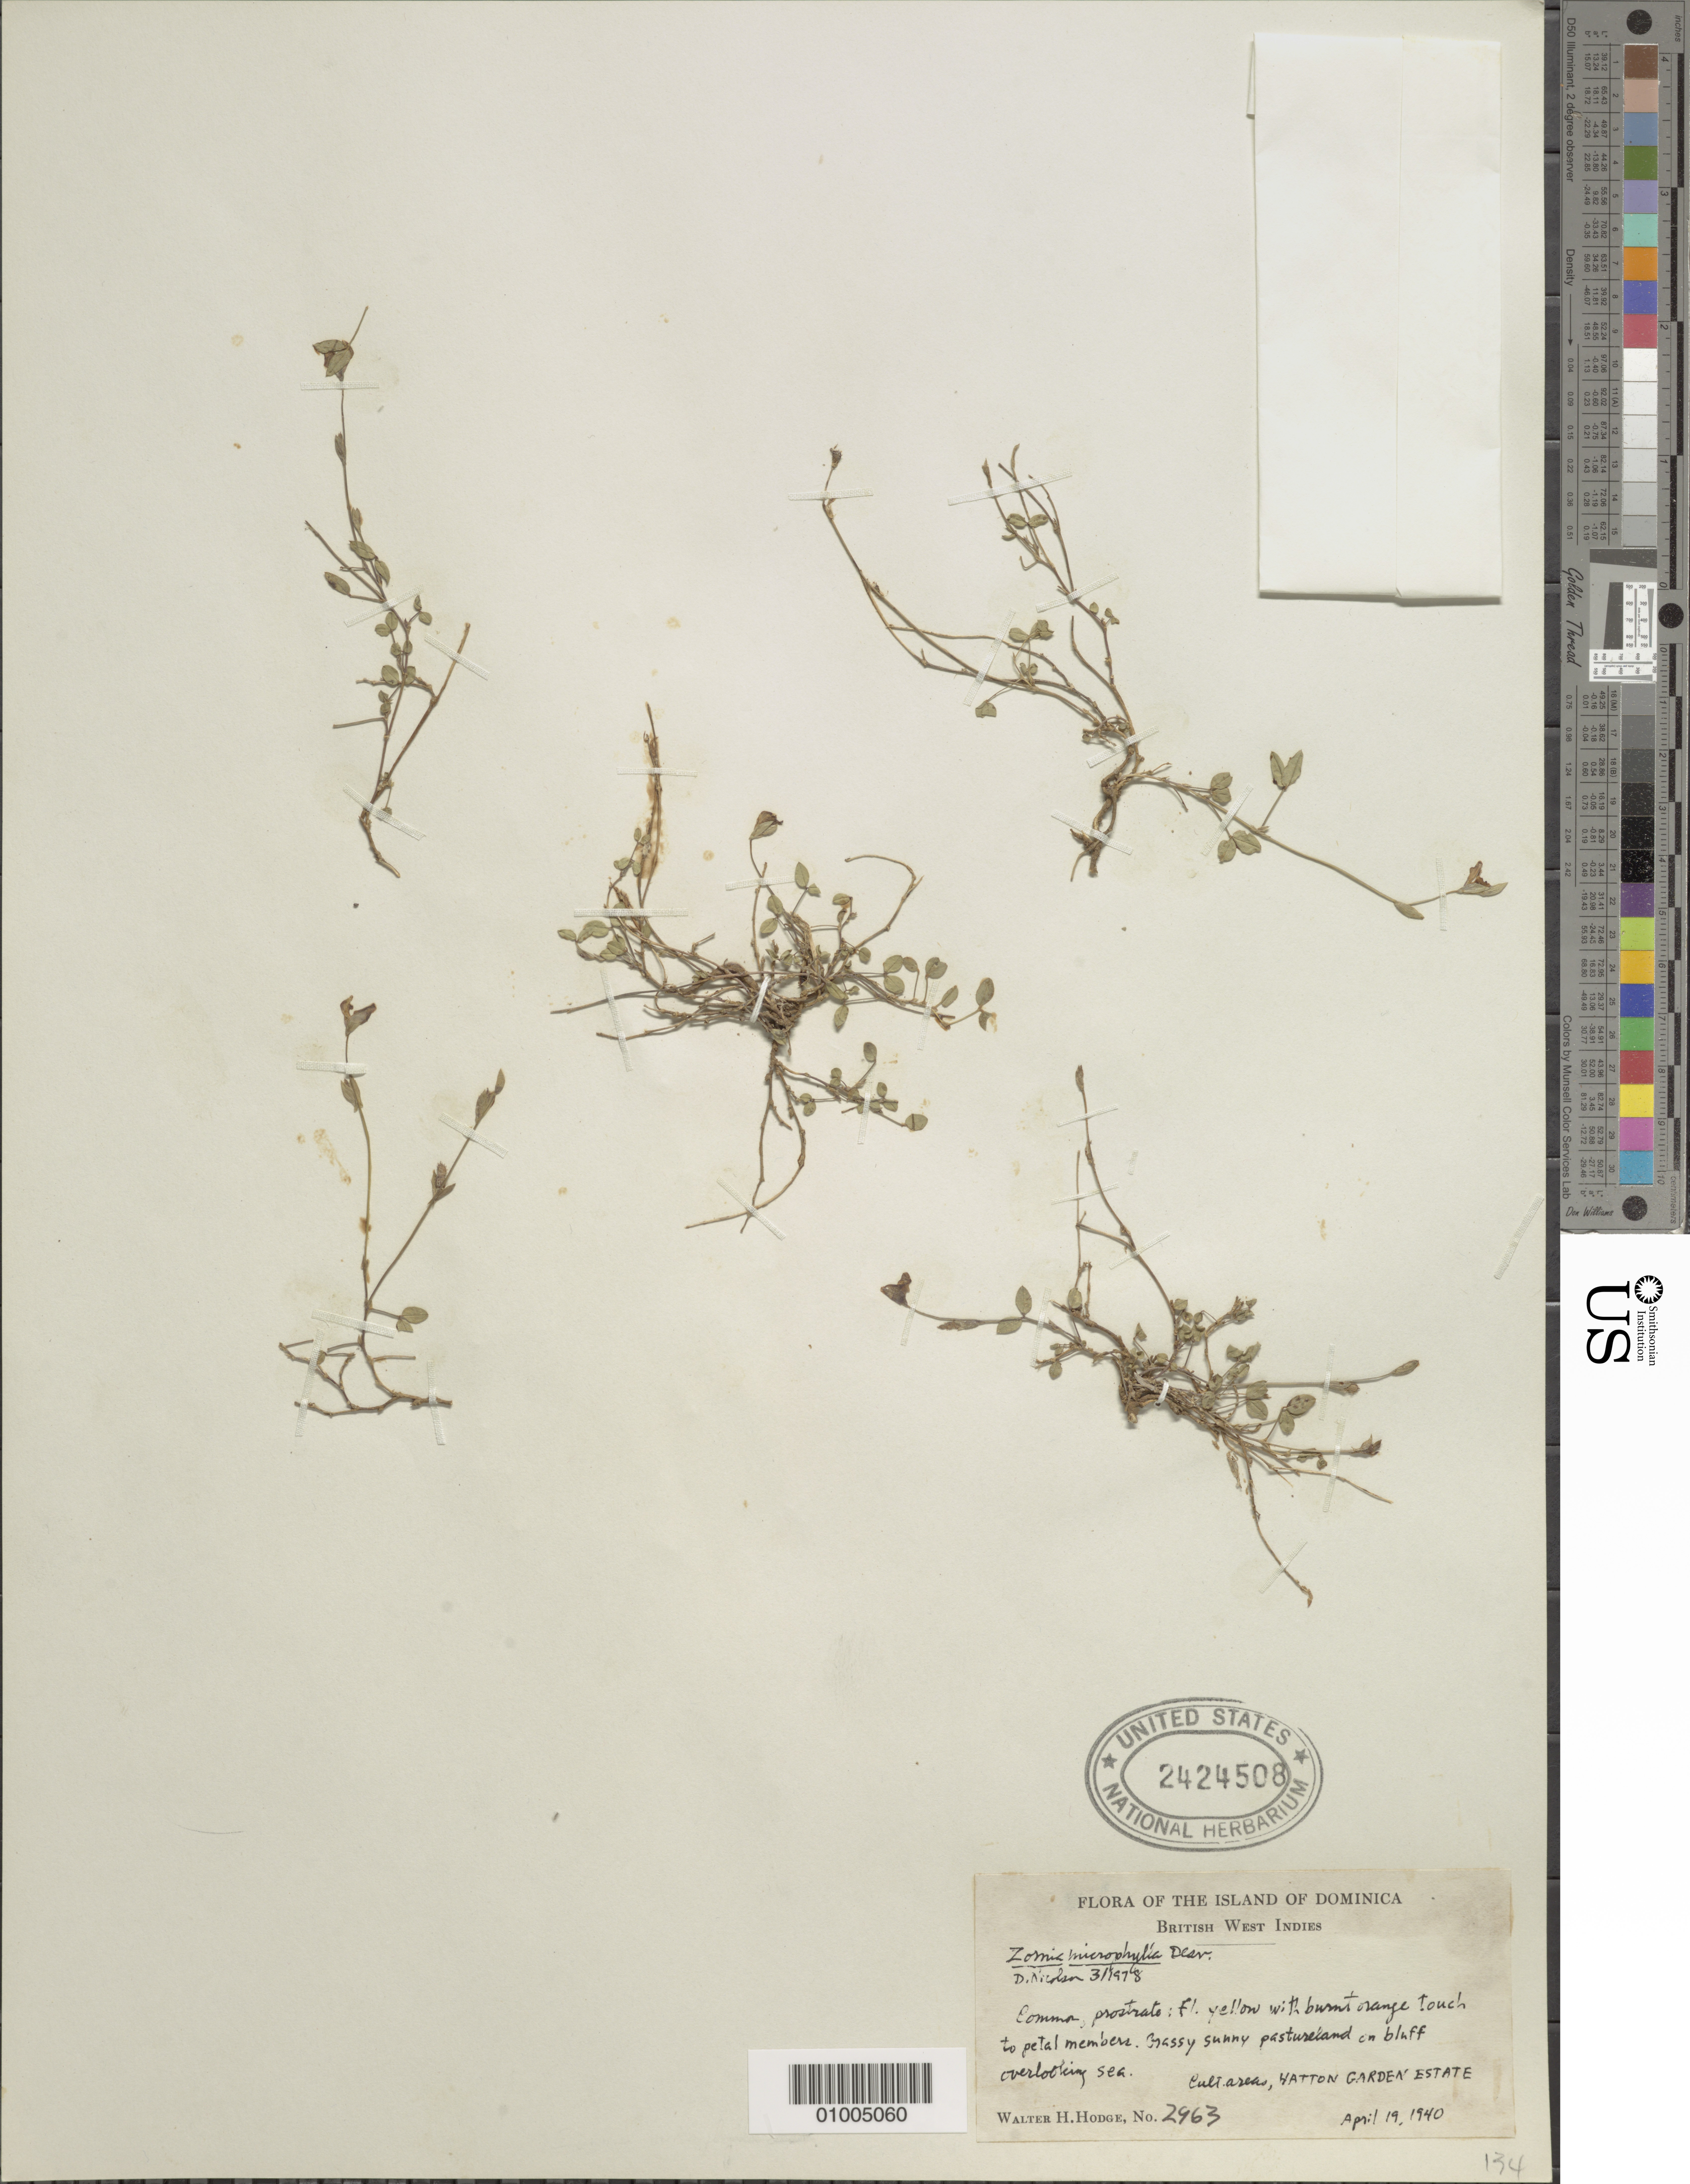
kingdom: Plantae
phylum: Tracheophyta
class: Magnoliopsida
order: Fabales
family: Fabaceae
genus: Zornia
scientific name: Zornia microphylla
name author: Desv.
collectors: W. Hodge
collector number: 2963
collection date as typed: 19 Apr 1940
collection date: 1940-04-19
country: Dominica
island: Dominica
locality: Cultured area, Hatton Garden Estate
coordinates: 0 N, 0 E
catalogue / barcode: US 2424508